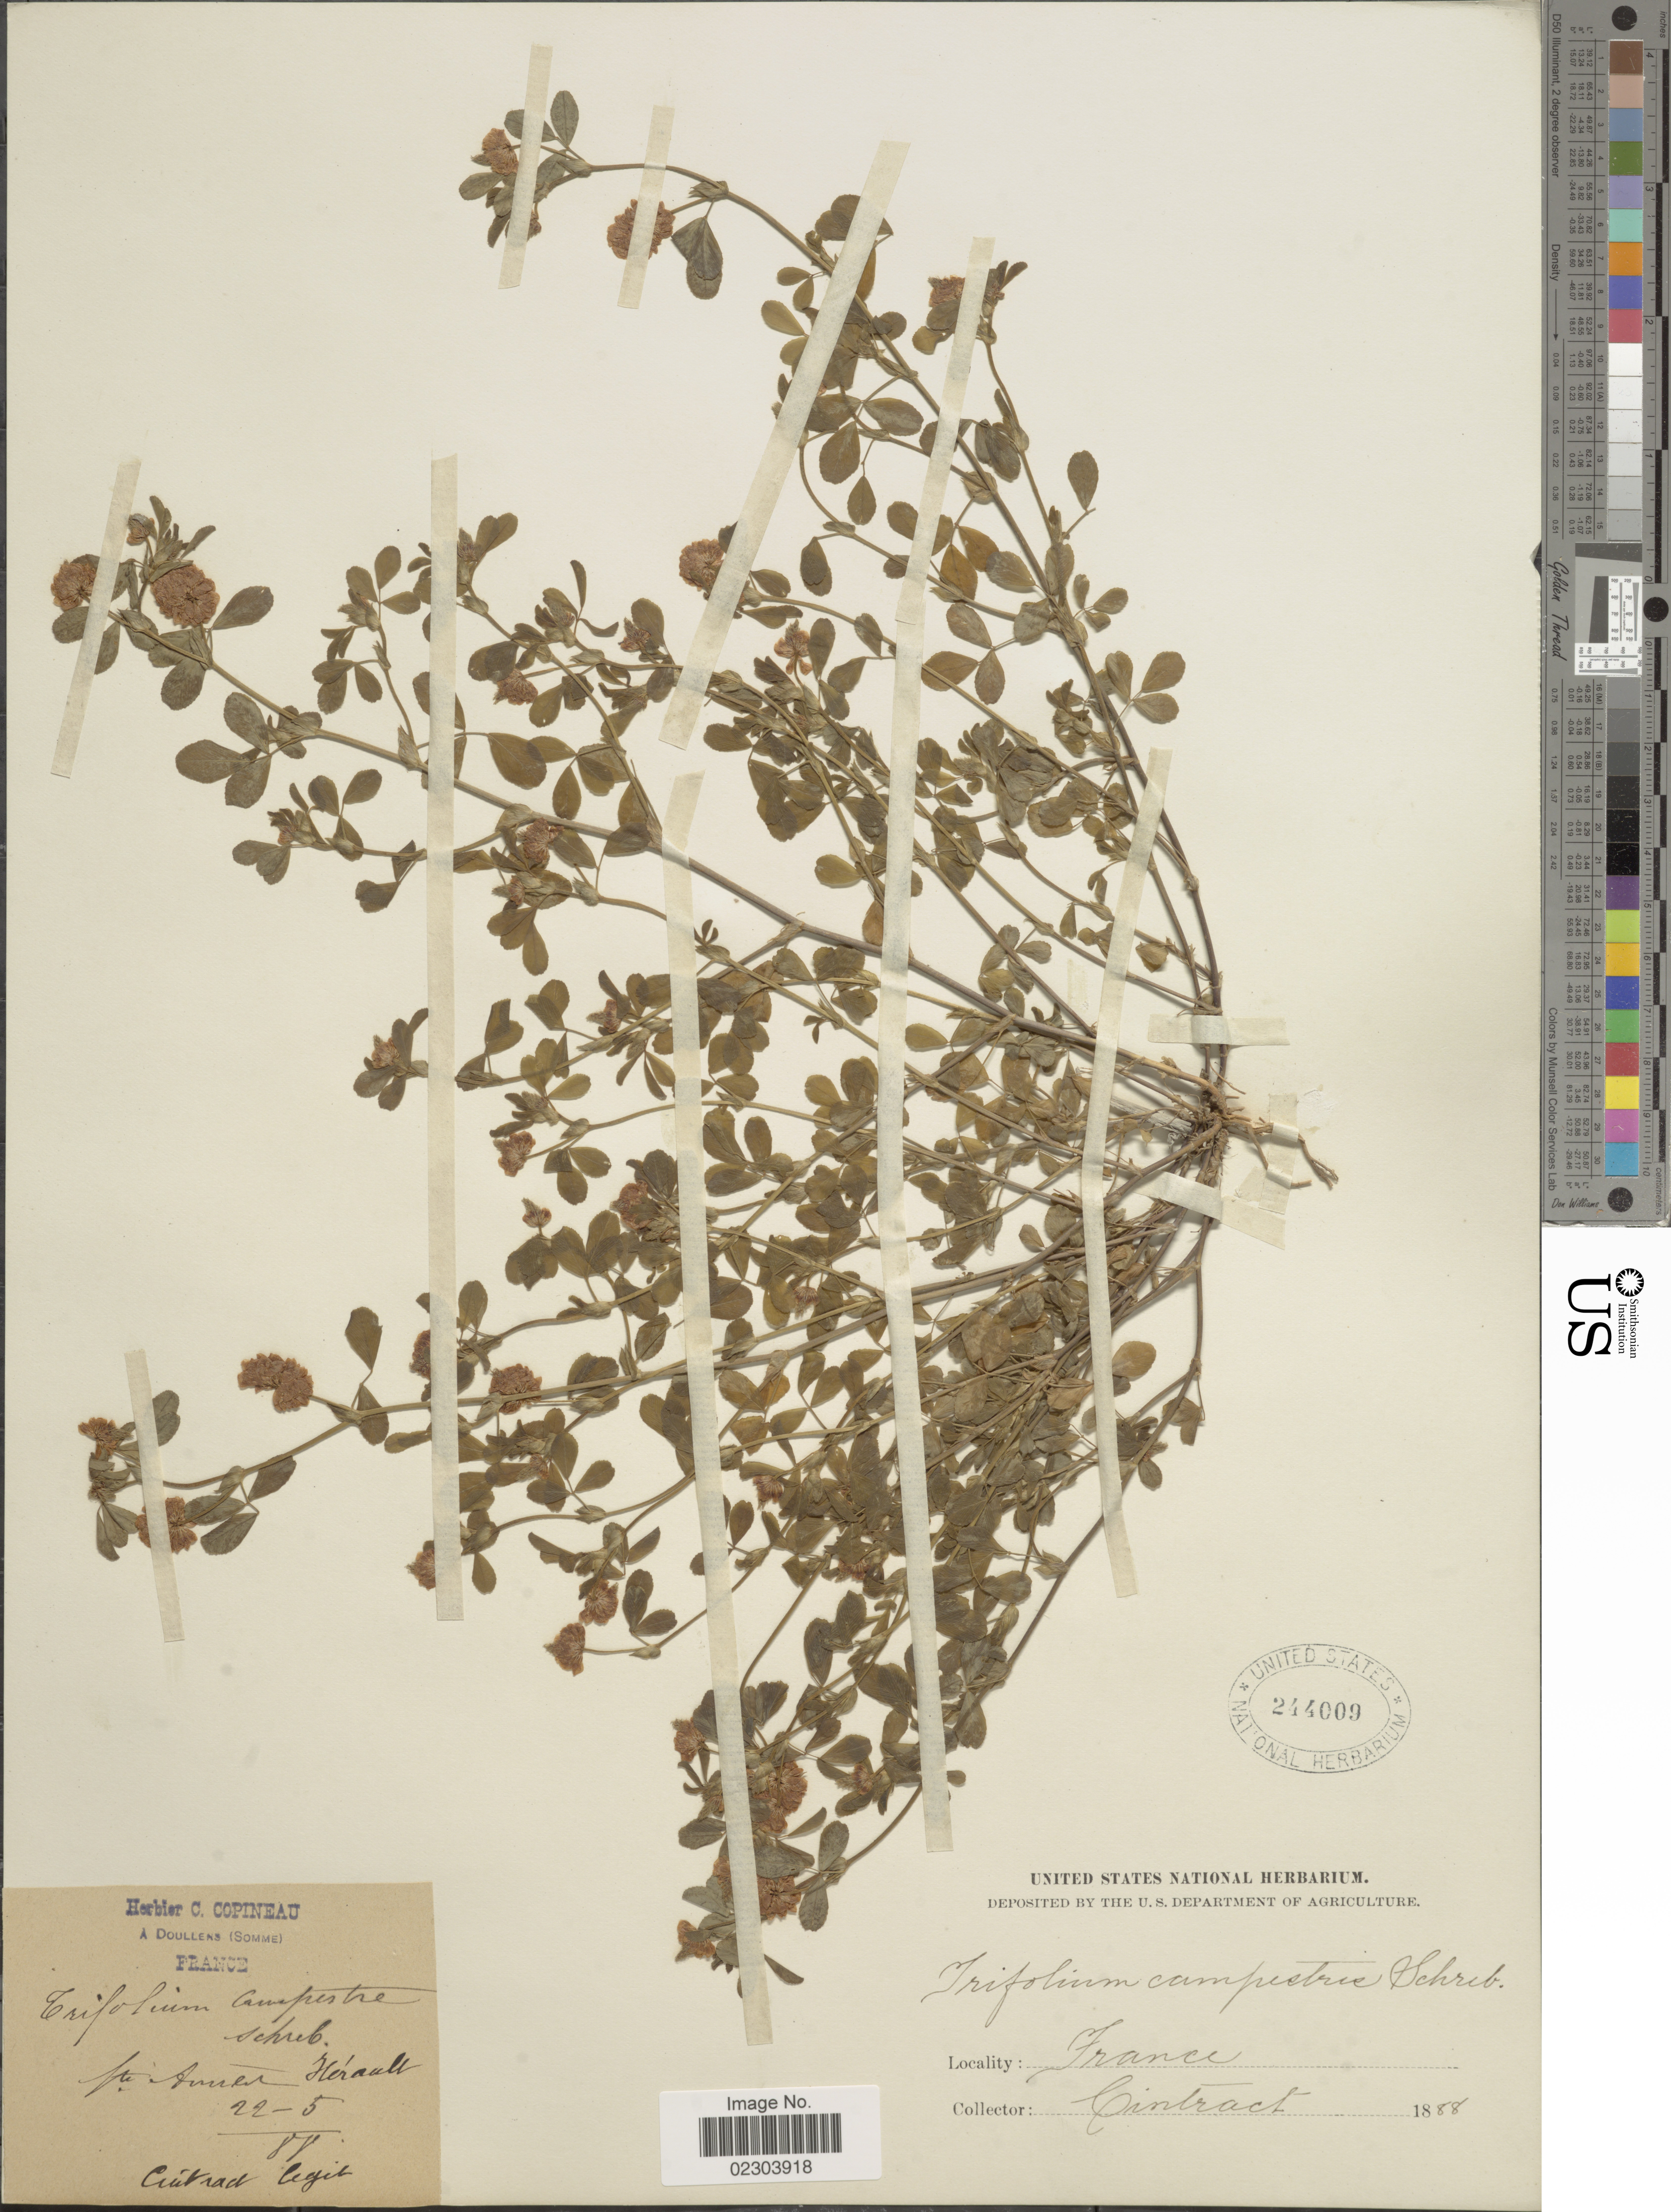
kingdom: Plantae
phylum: Tracheophyta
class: Magnoliopsida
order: Fabales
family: Fabaceae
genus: Trifolium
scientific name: Trifolium campestre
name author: Schreb.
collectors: Cintract, --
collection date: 1888-05-22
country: France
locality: Ste. Aunès Hérault.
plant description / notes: Corrected "Ste Annen Herault" to "Ste. Aunès Hérault."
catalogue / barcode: US 244009